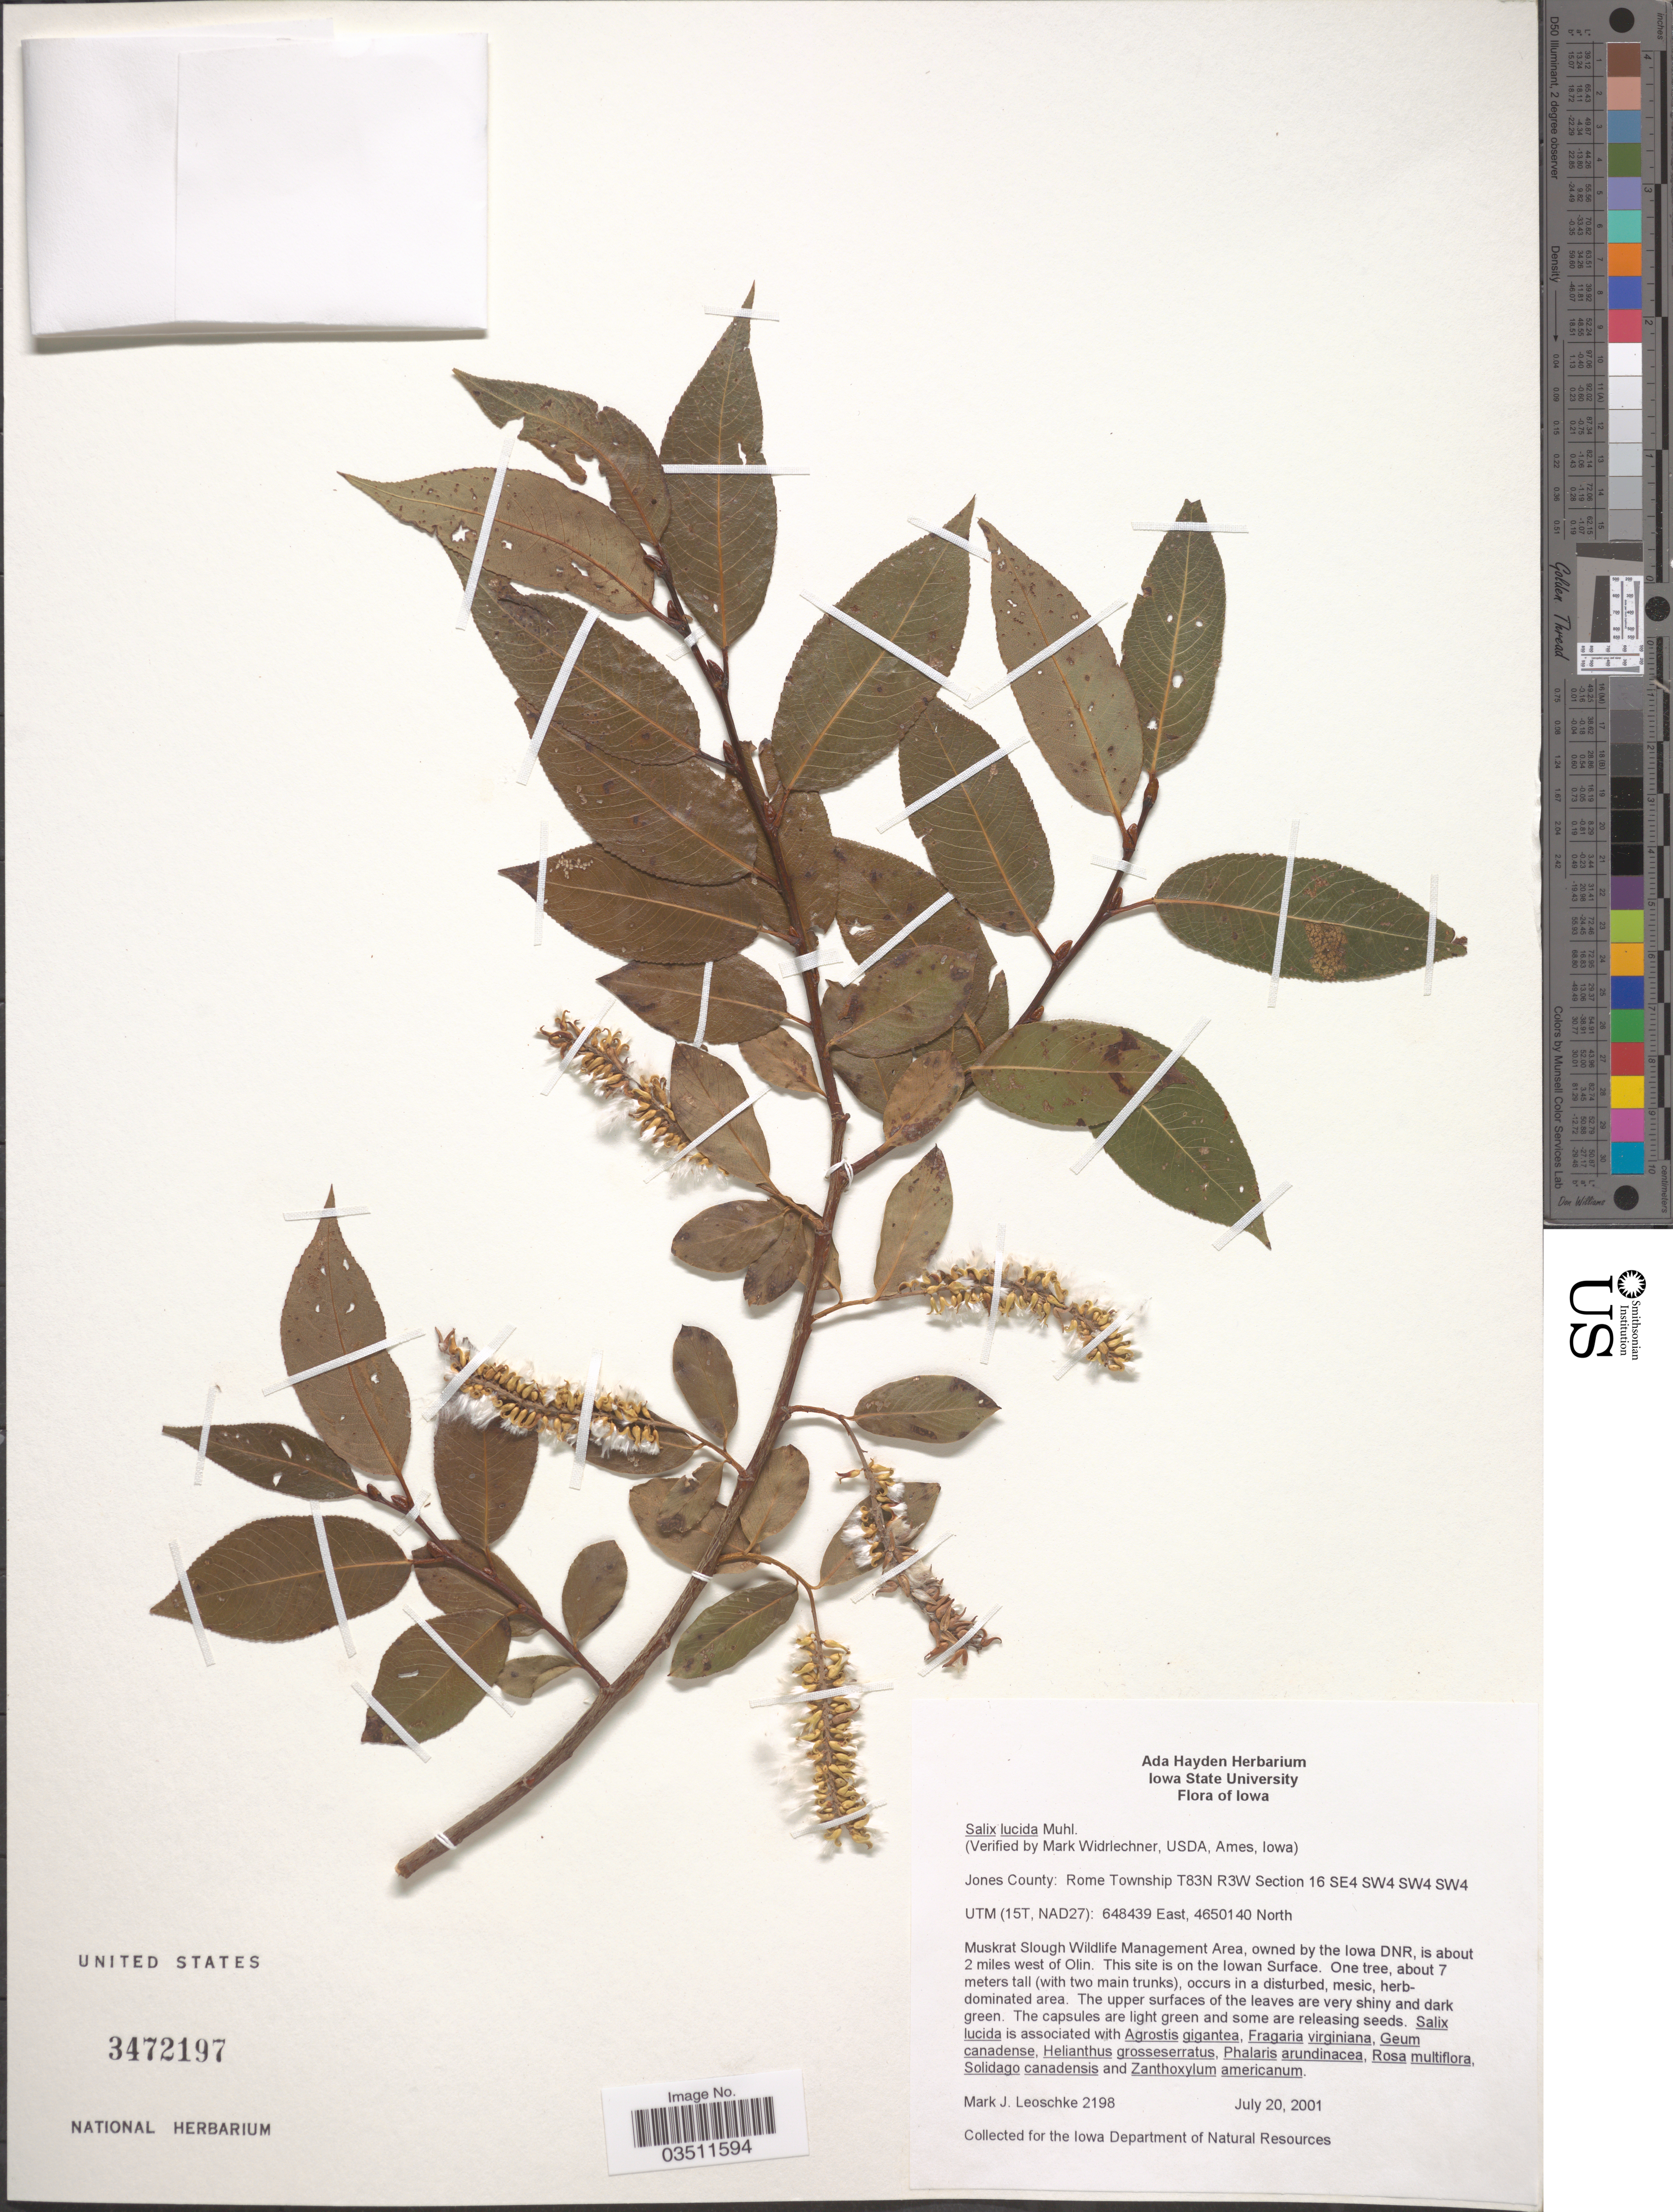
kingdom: Plantae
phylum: Tracheophyta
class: Magnoliopsida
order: Malpighiales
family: Salicaceae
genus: Salix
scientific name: Salix lucida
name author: Muhl.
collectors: M. J. Leoschke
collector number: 2198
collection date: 2001-07-20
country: United States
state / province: Iowa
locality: Jones County: Rome Township T83N R3W Section 16 SE4 SW4 SW4 SW4. UTM (15T, NAD27). Muskrat Slough Wildlife Management Area, owned by the Iowa DNR, is about 2 miles west of Olin. This site is on the Iowan Surface.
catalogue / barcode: US 3472197